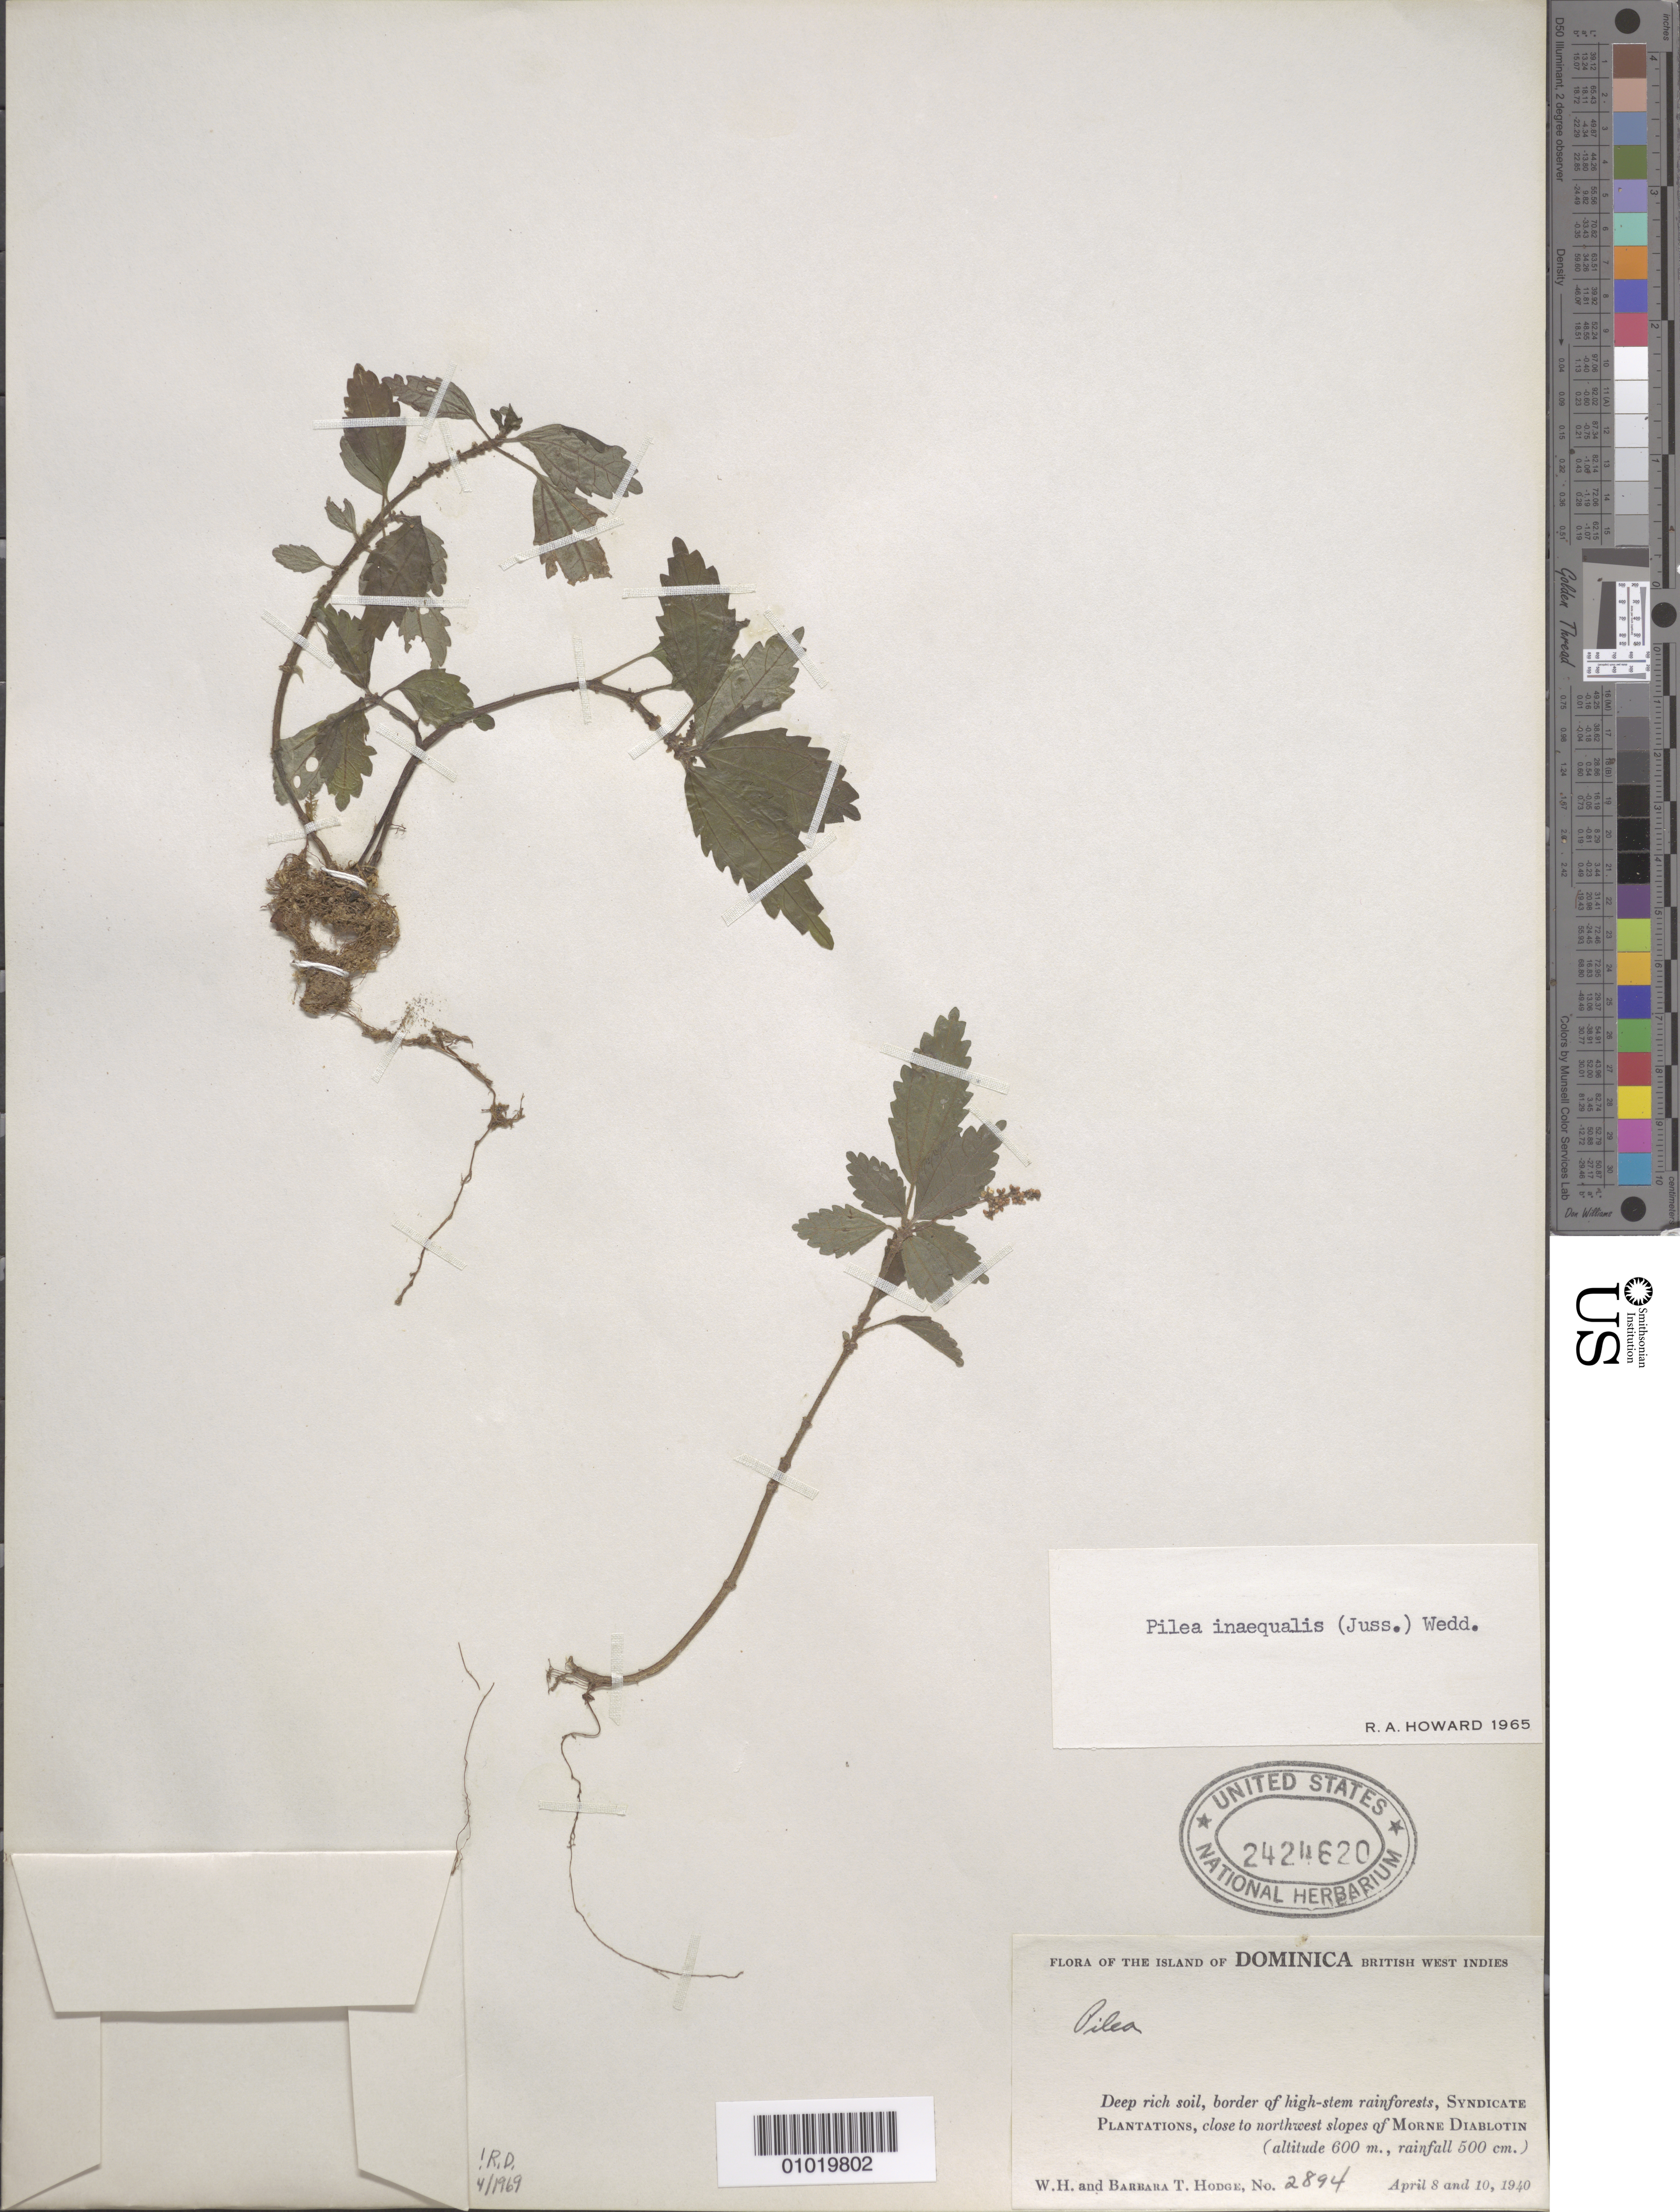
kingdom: Plantae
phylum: Tracheophyta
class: Magnoliopsida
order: Rosales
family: Urticaceae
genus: Pilea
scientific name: Pilea inaequalis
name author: (Juss. ex Poir.) Wedd.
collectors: W. Hodge & B. Hodge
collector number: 2894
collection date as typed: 08 Apr 1940 and 10 Apr 1940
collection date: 1940-04-08,1940-04-10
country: Dominica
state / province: St. Andrew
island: Dominica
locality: Syndicate Plantations, close to NW slopes of Morne Diablotin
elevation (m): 600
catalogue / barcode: US 2424620